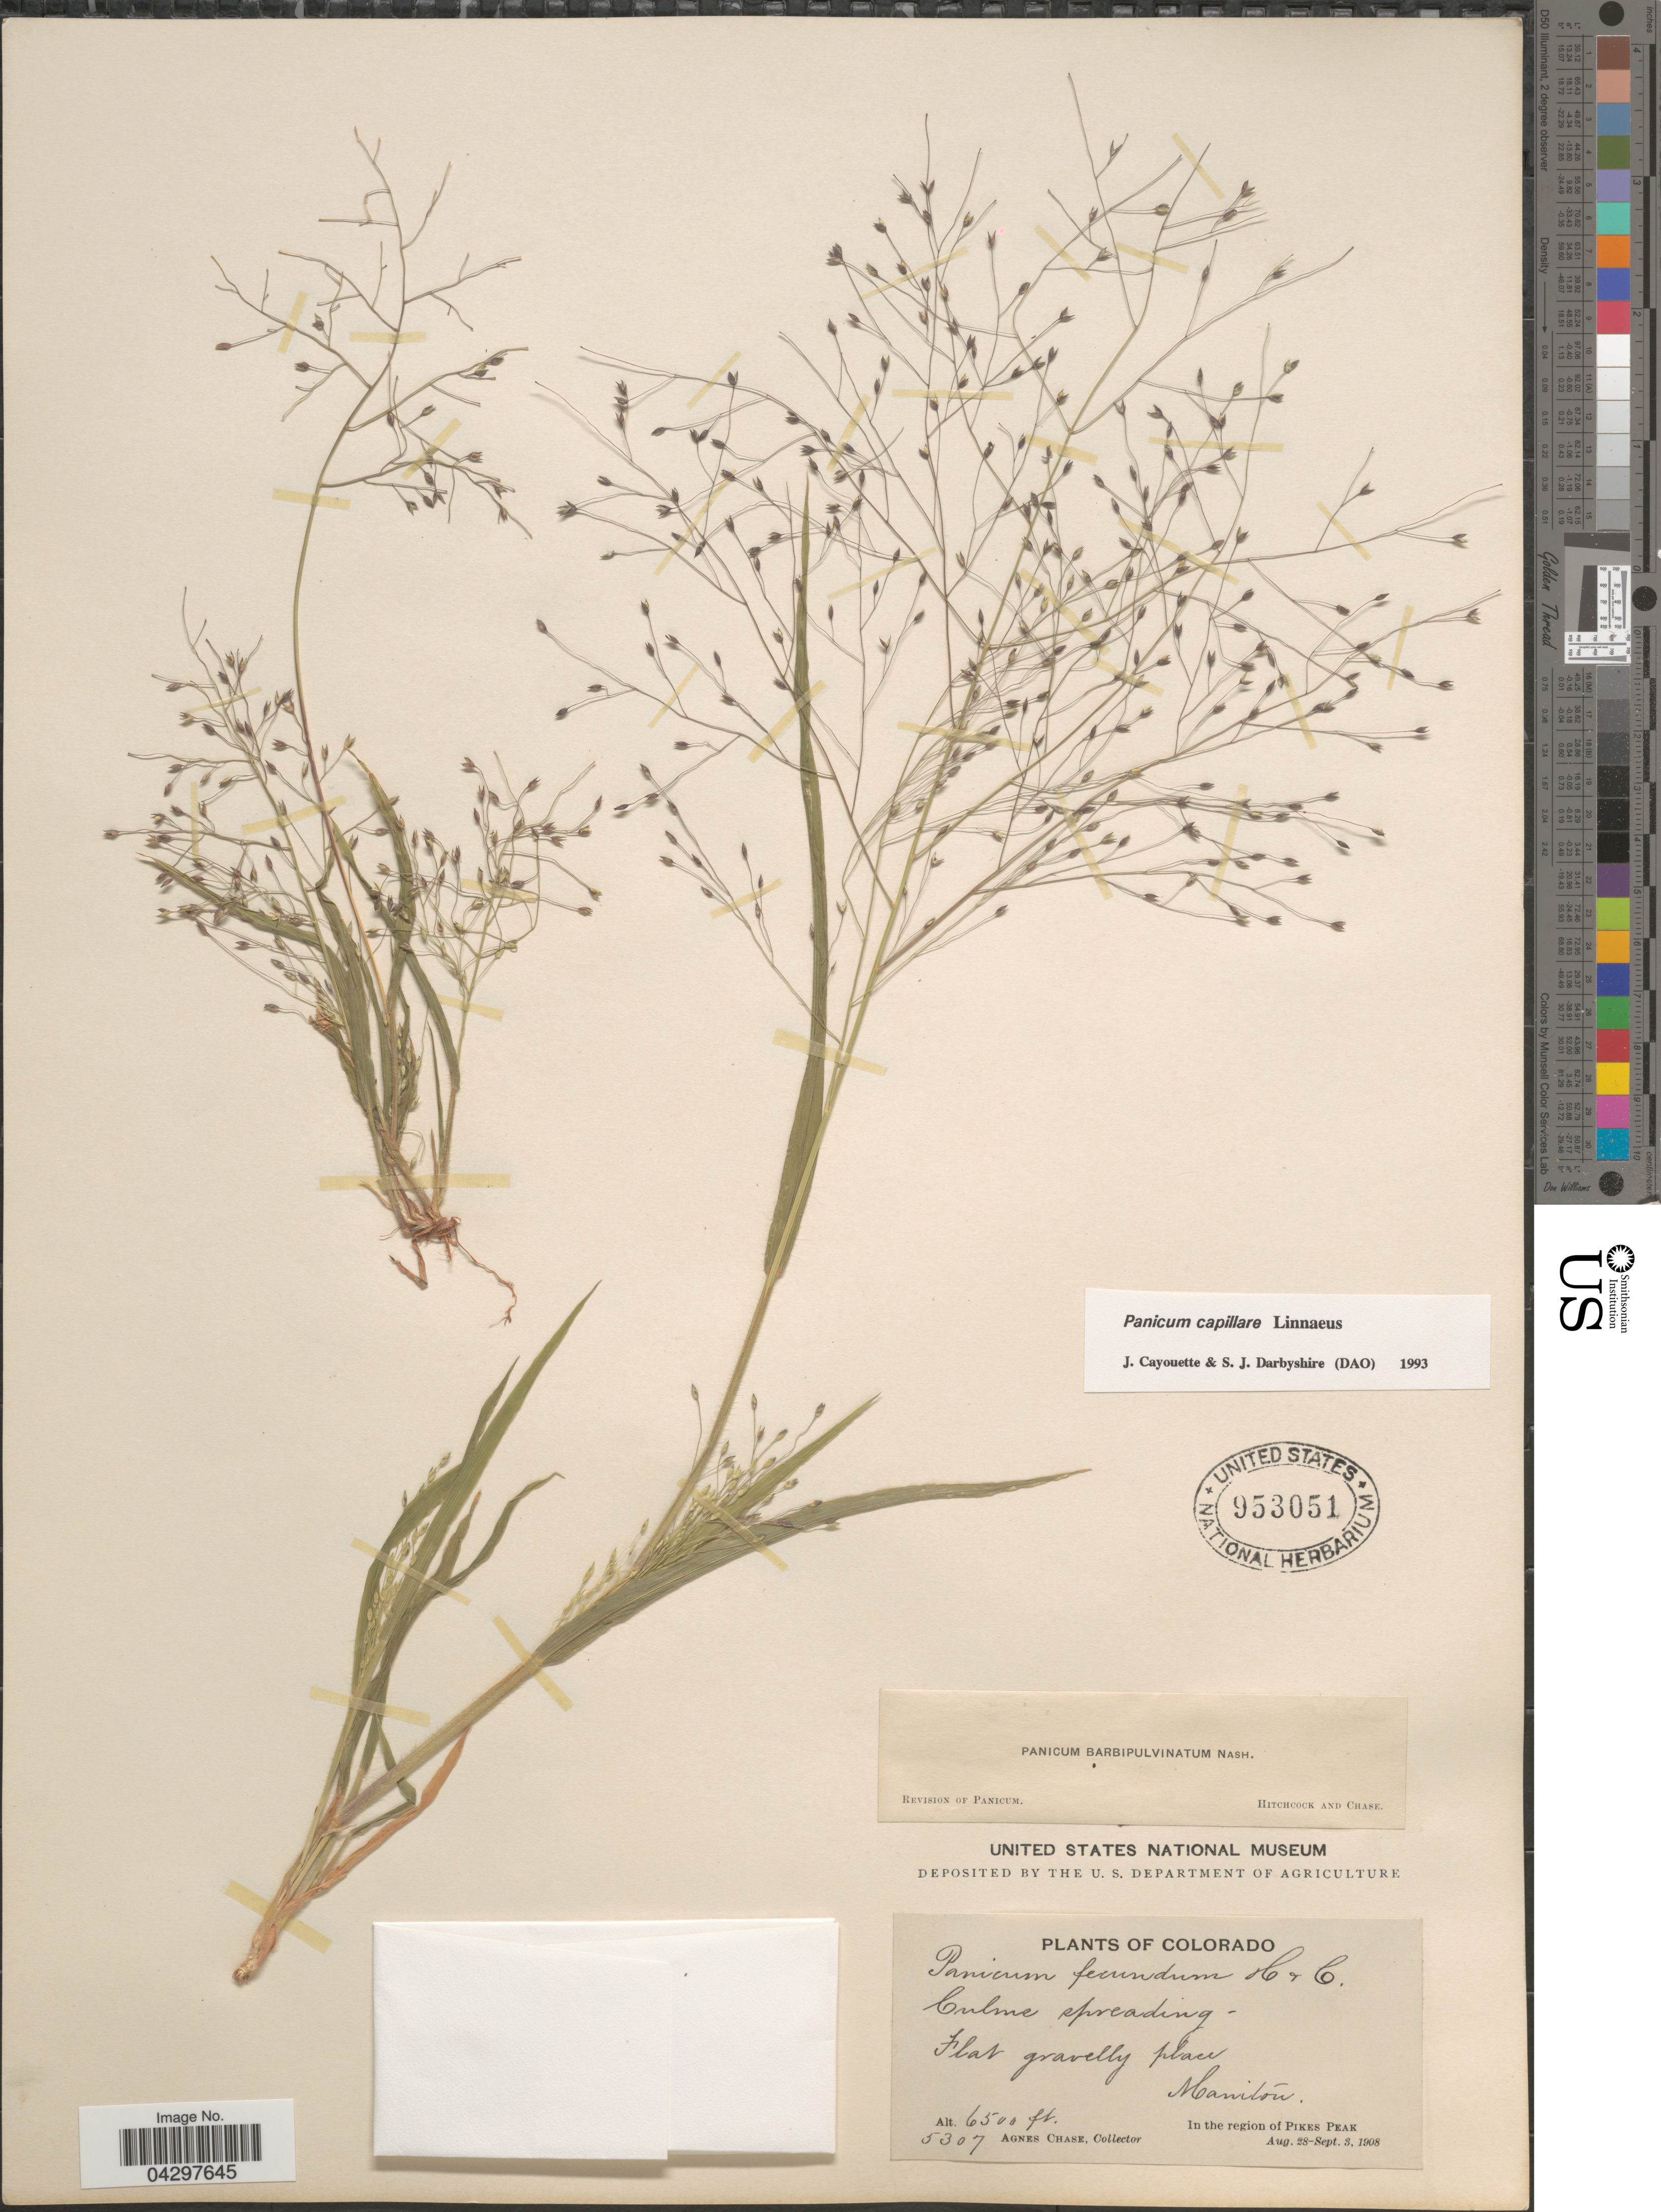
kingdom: Plantae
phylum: Tracheophyta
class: Liliopsida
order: Poales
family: Poaceae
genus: Panicum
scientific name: Panicum capillare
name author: L.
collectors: A. Chase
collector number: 5307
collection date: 1908-08-28/1908-09-03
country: United States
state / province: Colorado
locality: Manitou. In the region of Pikes Peak.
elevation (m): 1981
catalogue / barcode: US 953051